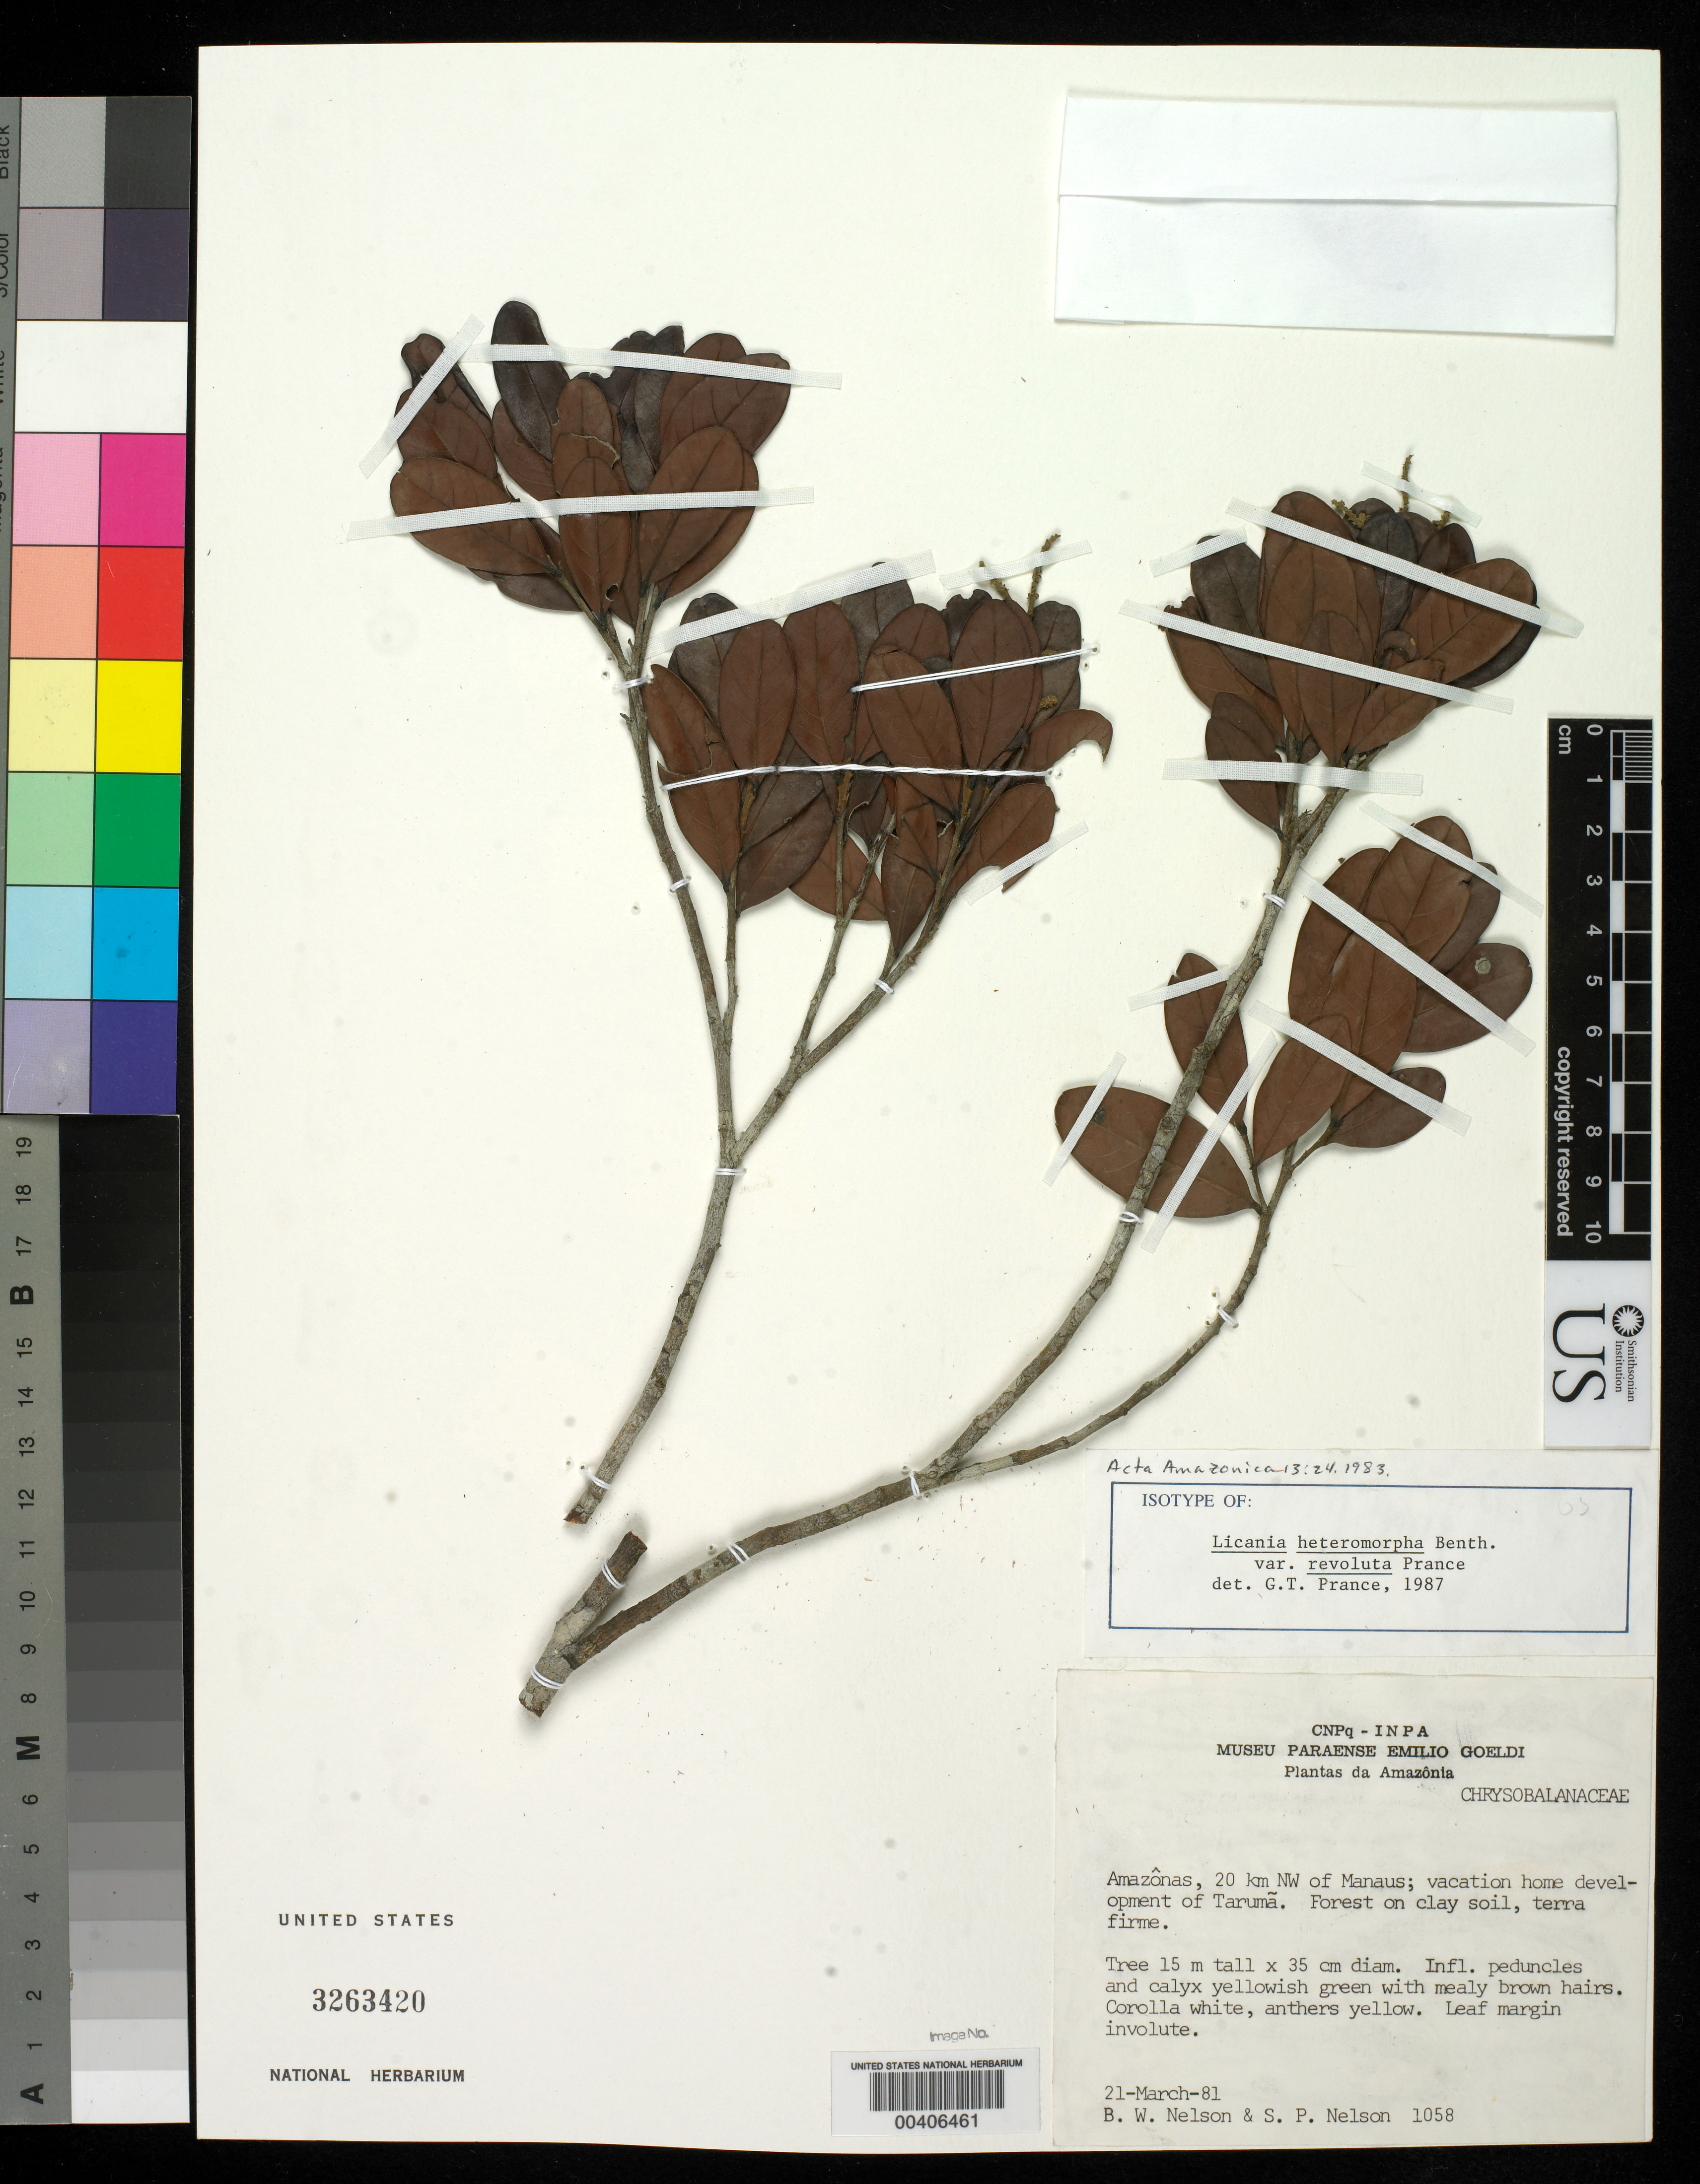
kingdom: Plantae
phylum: Tracheophyta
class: Magnoliopsida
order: Malpighiales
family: Chrysobalanaceae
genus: Licania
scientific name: Licania heteromorpha var. revoluta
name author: Prance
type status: Isotype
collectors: B. W. Nelson & S. P. Nelson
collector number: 1058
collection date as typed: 21 Mar 1981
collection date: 1981-03-21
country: Brazil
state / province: Amazonas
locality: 20 km W of Manaus, vacation home development of Taruma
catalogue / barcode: US 3263420